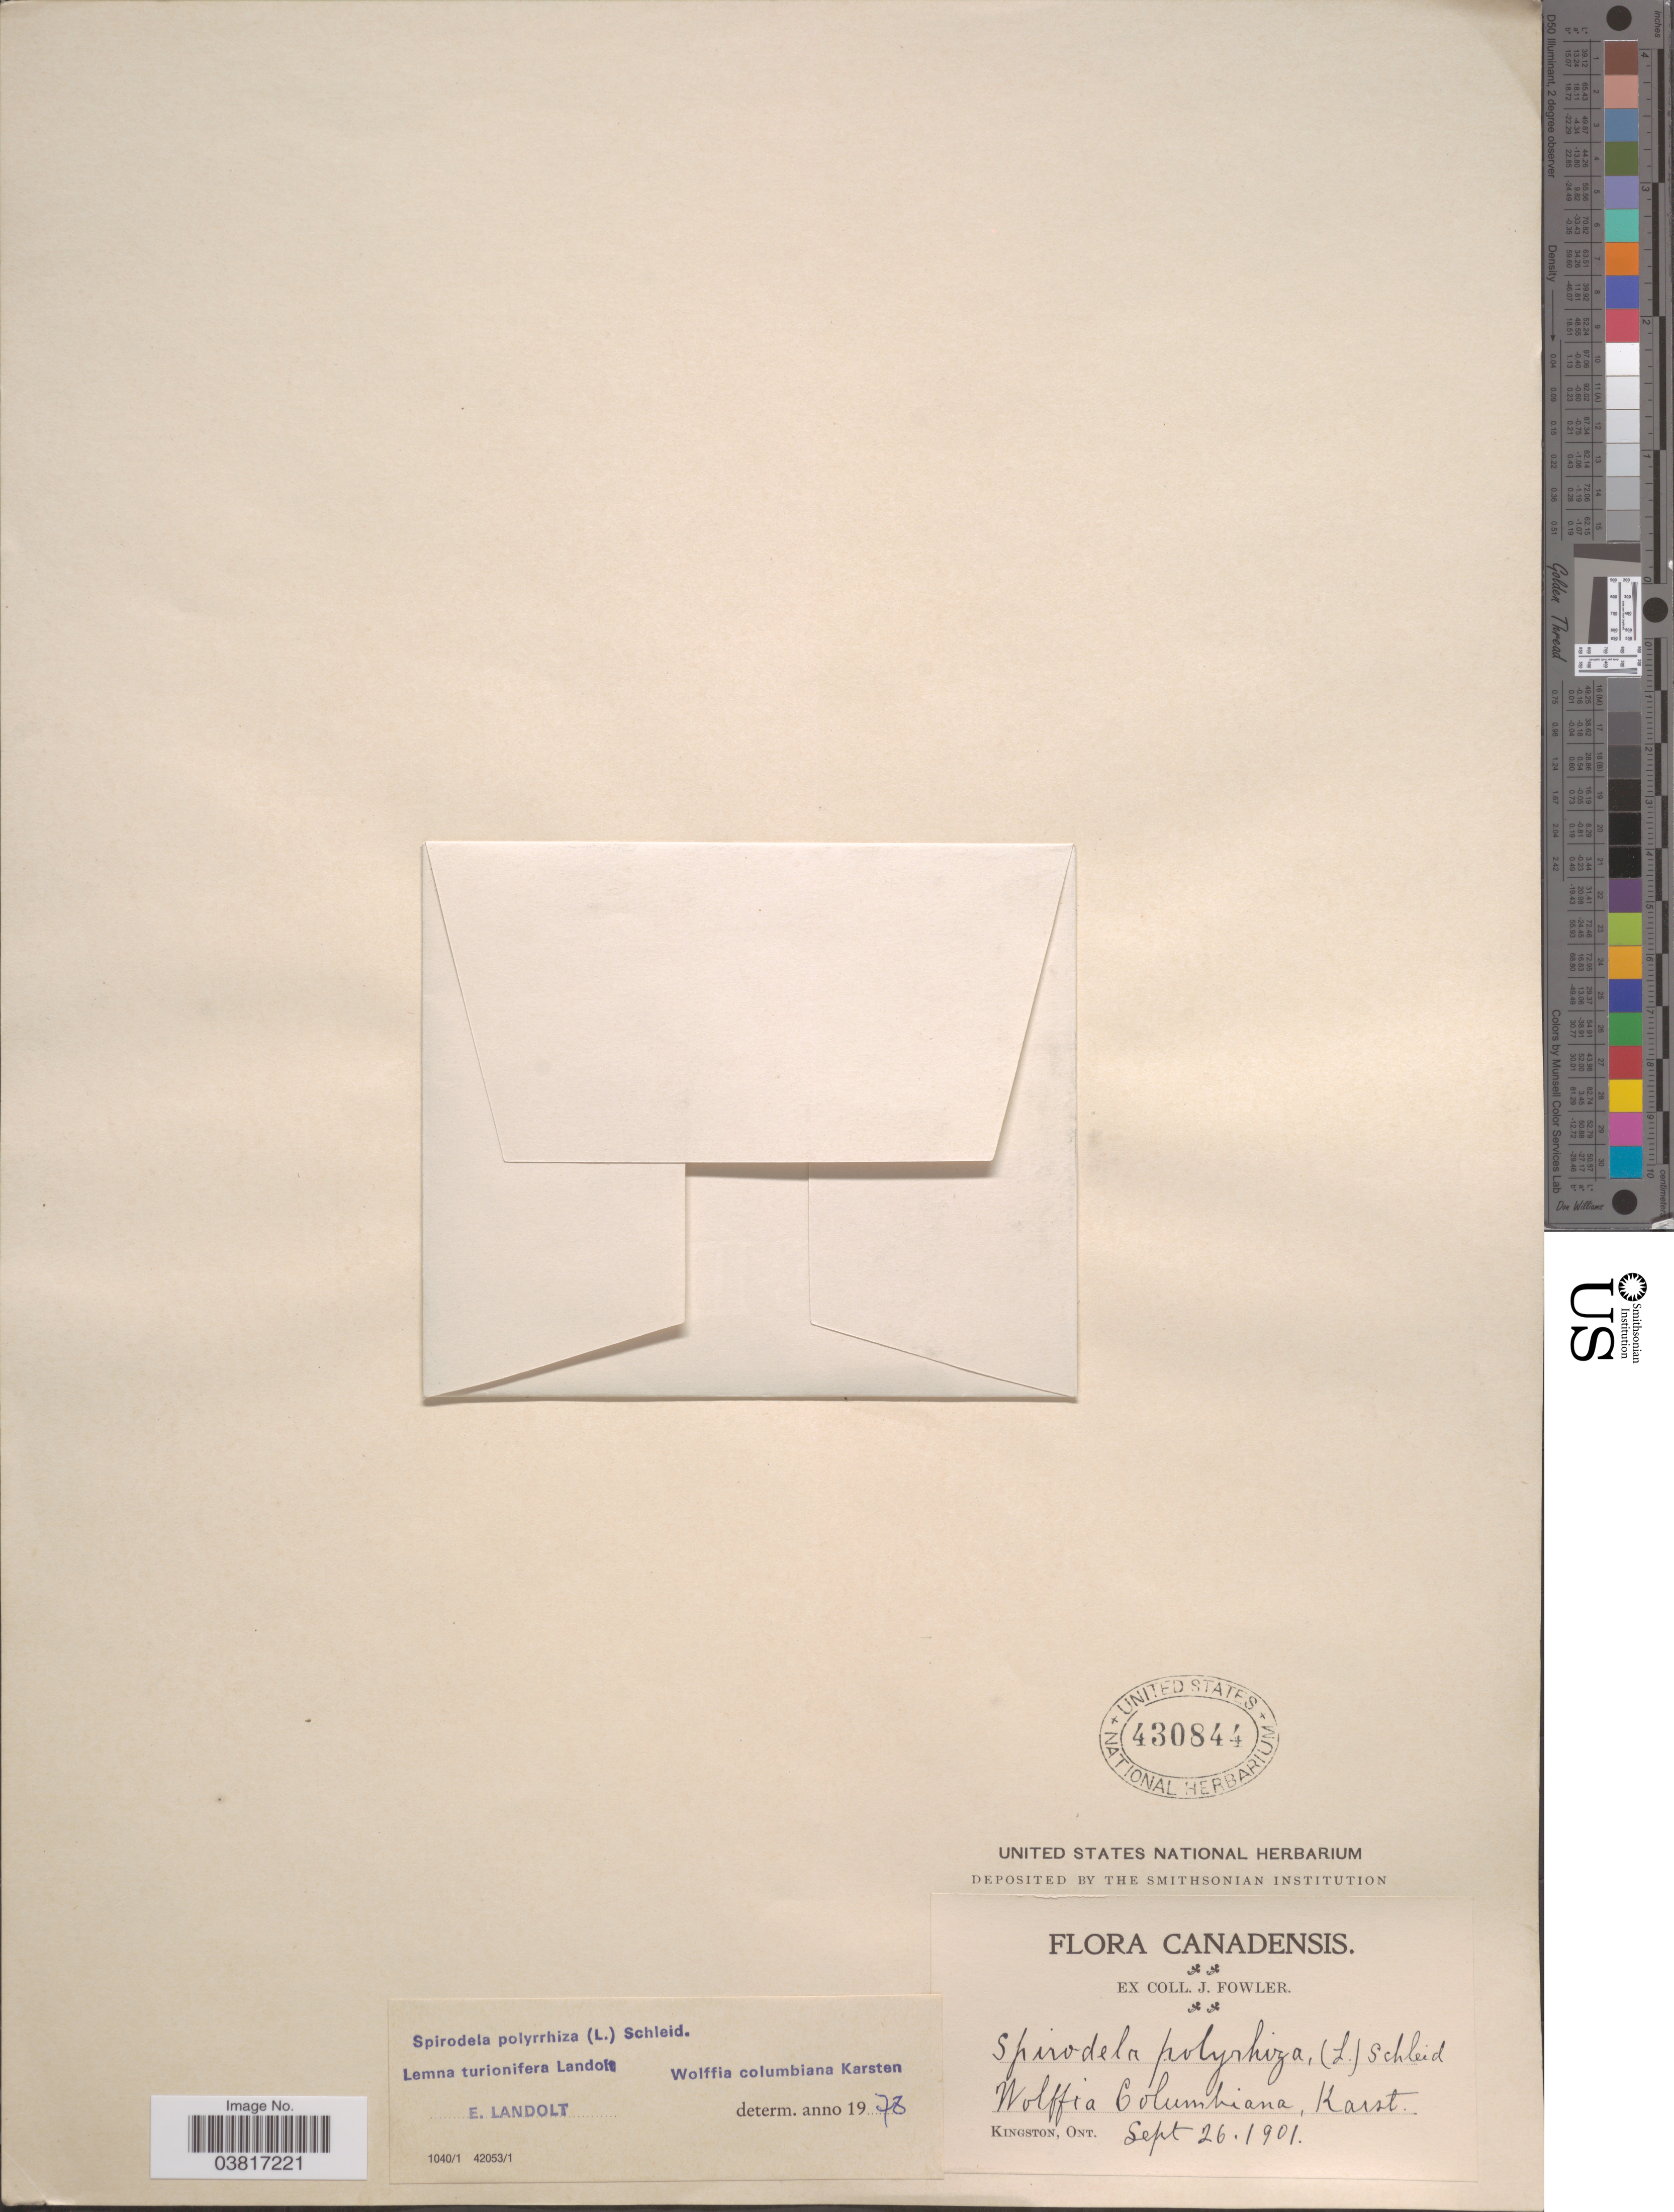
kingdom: Plantae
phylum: Tracheophyta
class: Liliopsida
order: Alismatales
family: Araceae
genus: Spirodela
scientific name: Spirodela polyrrhiza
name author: (L.) Schleid.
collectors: J. Fowler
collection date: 1901-09-26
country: Canada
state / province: Ontario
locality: Kingston.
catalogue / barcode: US 430844